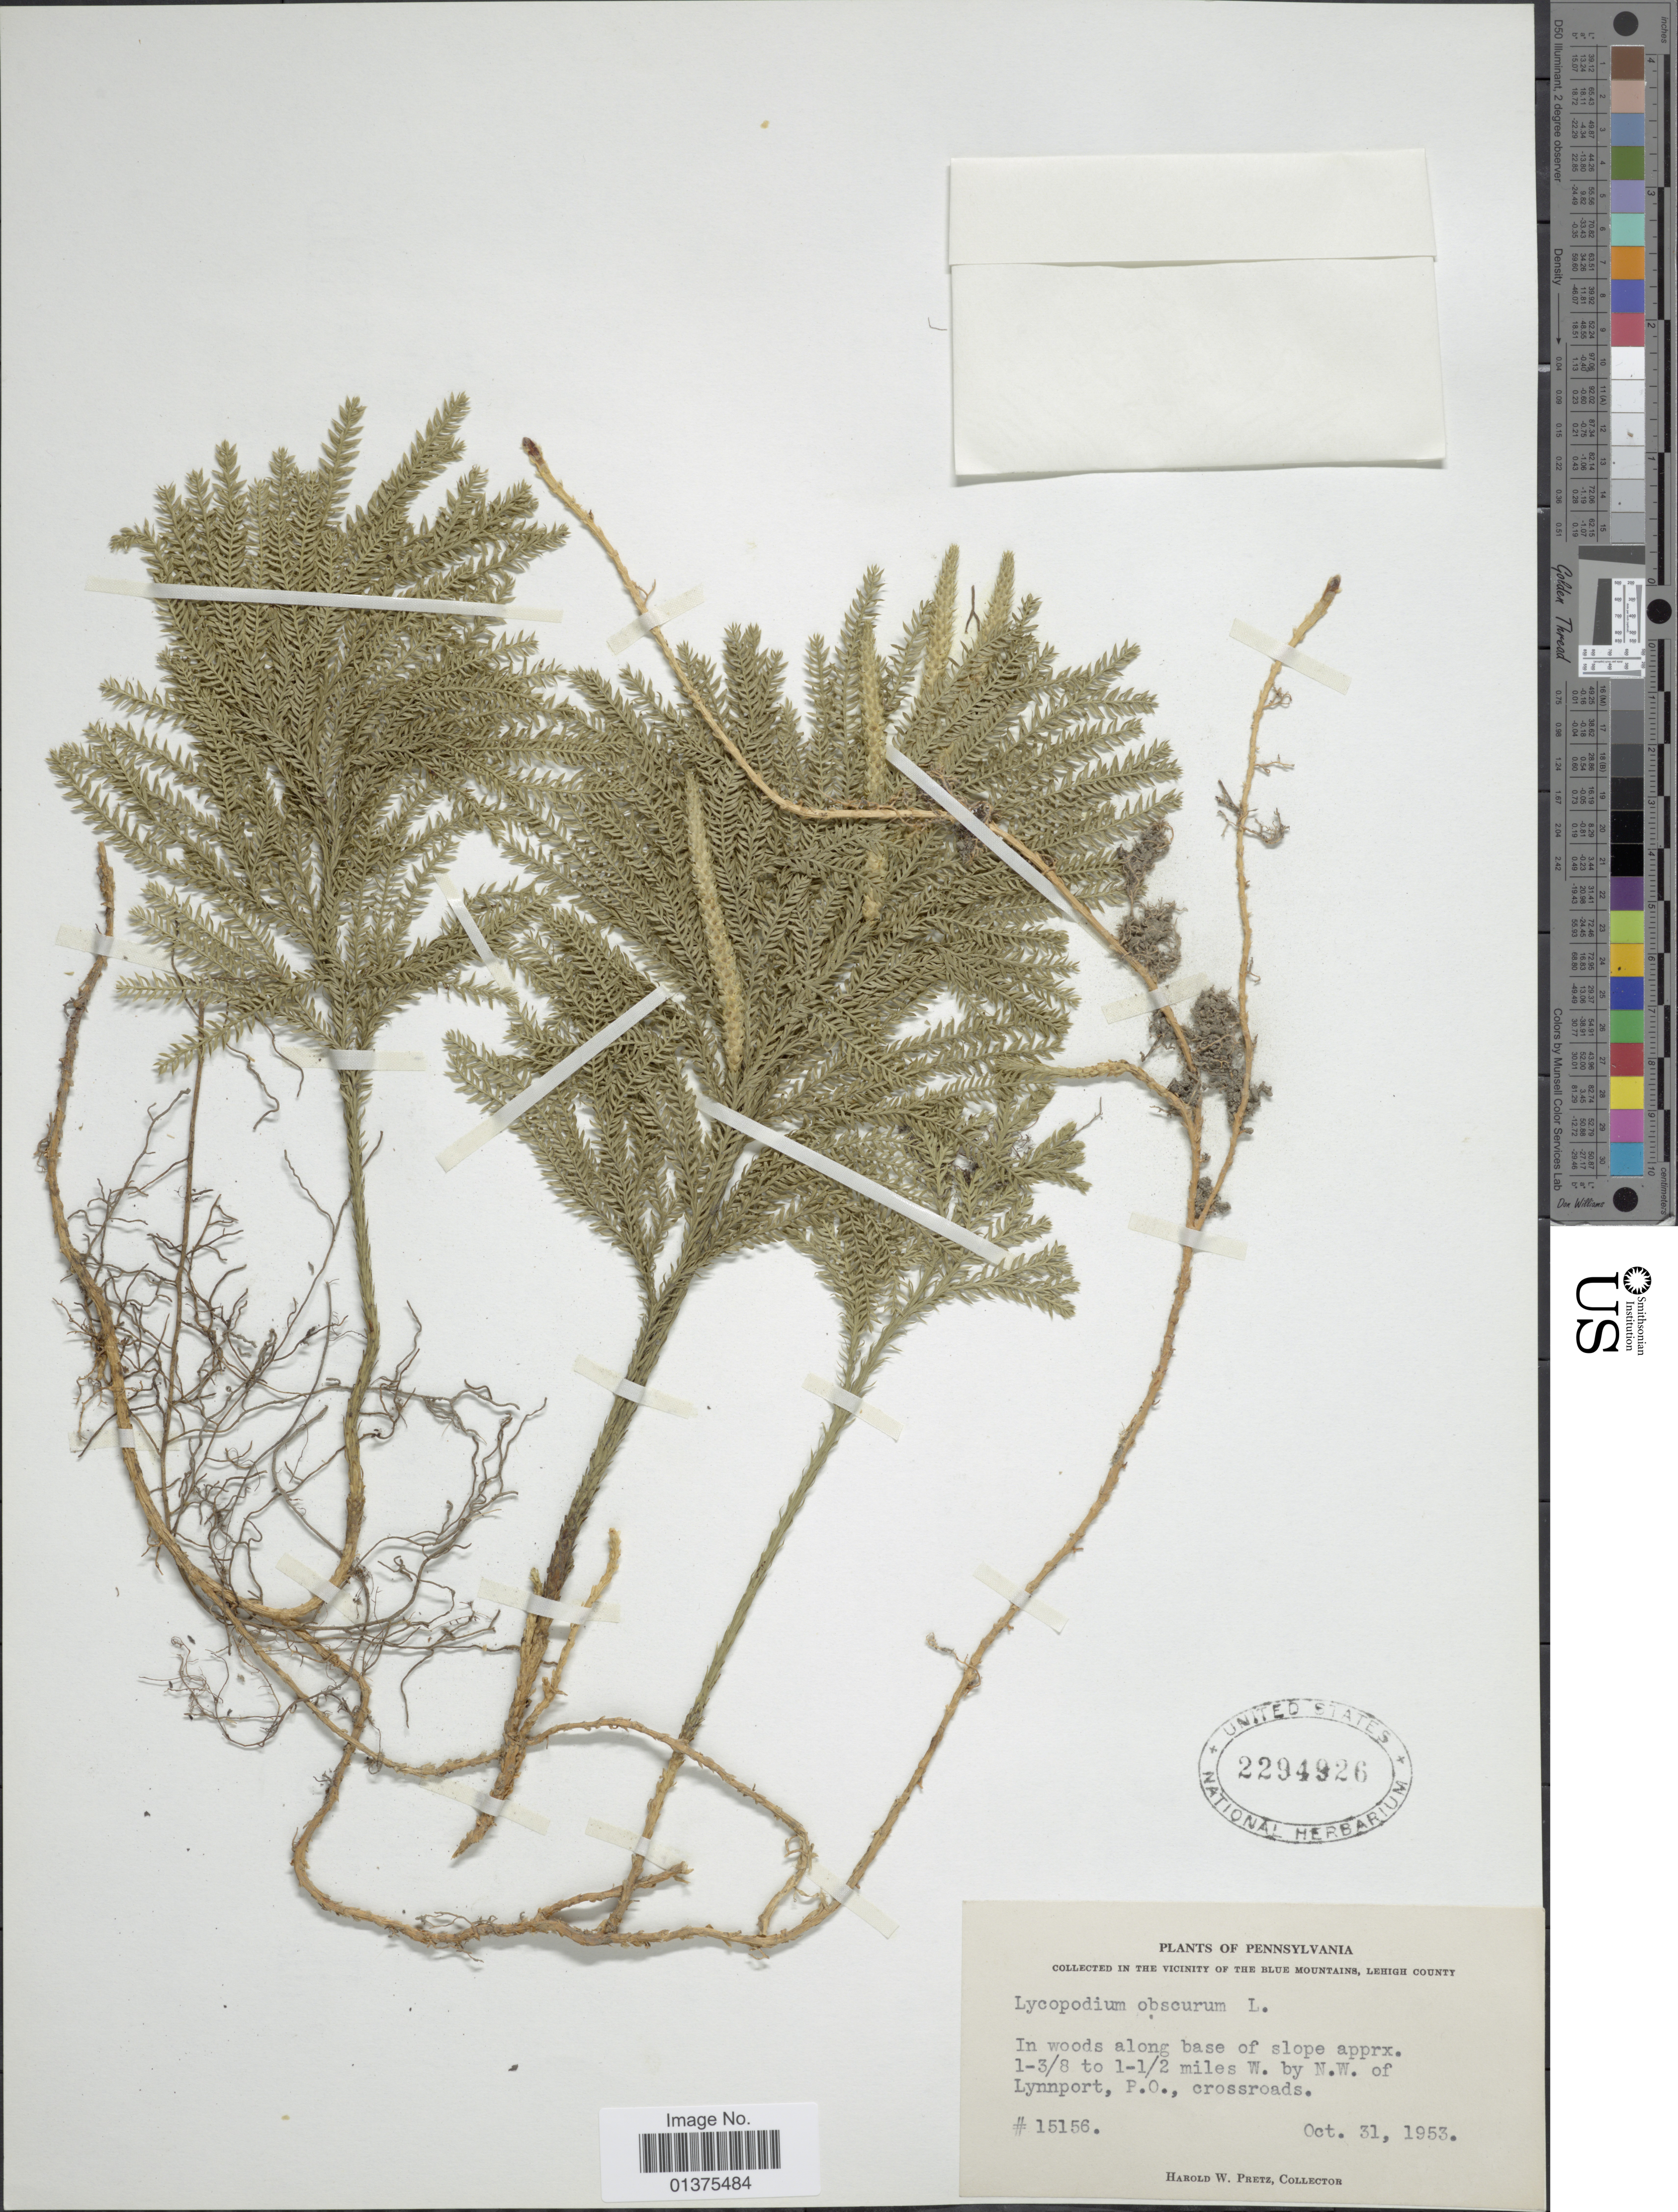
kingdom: Plantae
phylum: Tracheophyta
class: Lycopodiopsida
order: Lycopodiales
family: Lycopodiaceae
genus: Dendrolycopodium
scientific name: Dendrolycopodium obscurum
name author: (L.) A. Haines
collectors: H. W. Pretz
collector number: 15156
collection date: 1953-10-31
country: United States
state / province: Pennsylvania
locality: The Vicinity of the Blue Mountains, Lebigh County, near streamlet 1-1/2 to 1-3/4 miles N. by N.E. of Lynnport, P.O., crossroads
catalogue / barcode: US 2294926